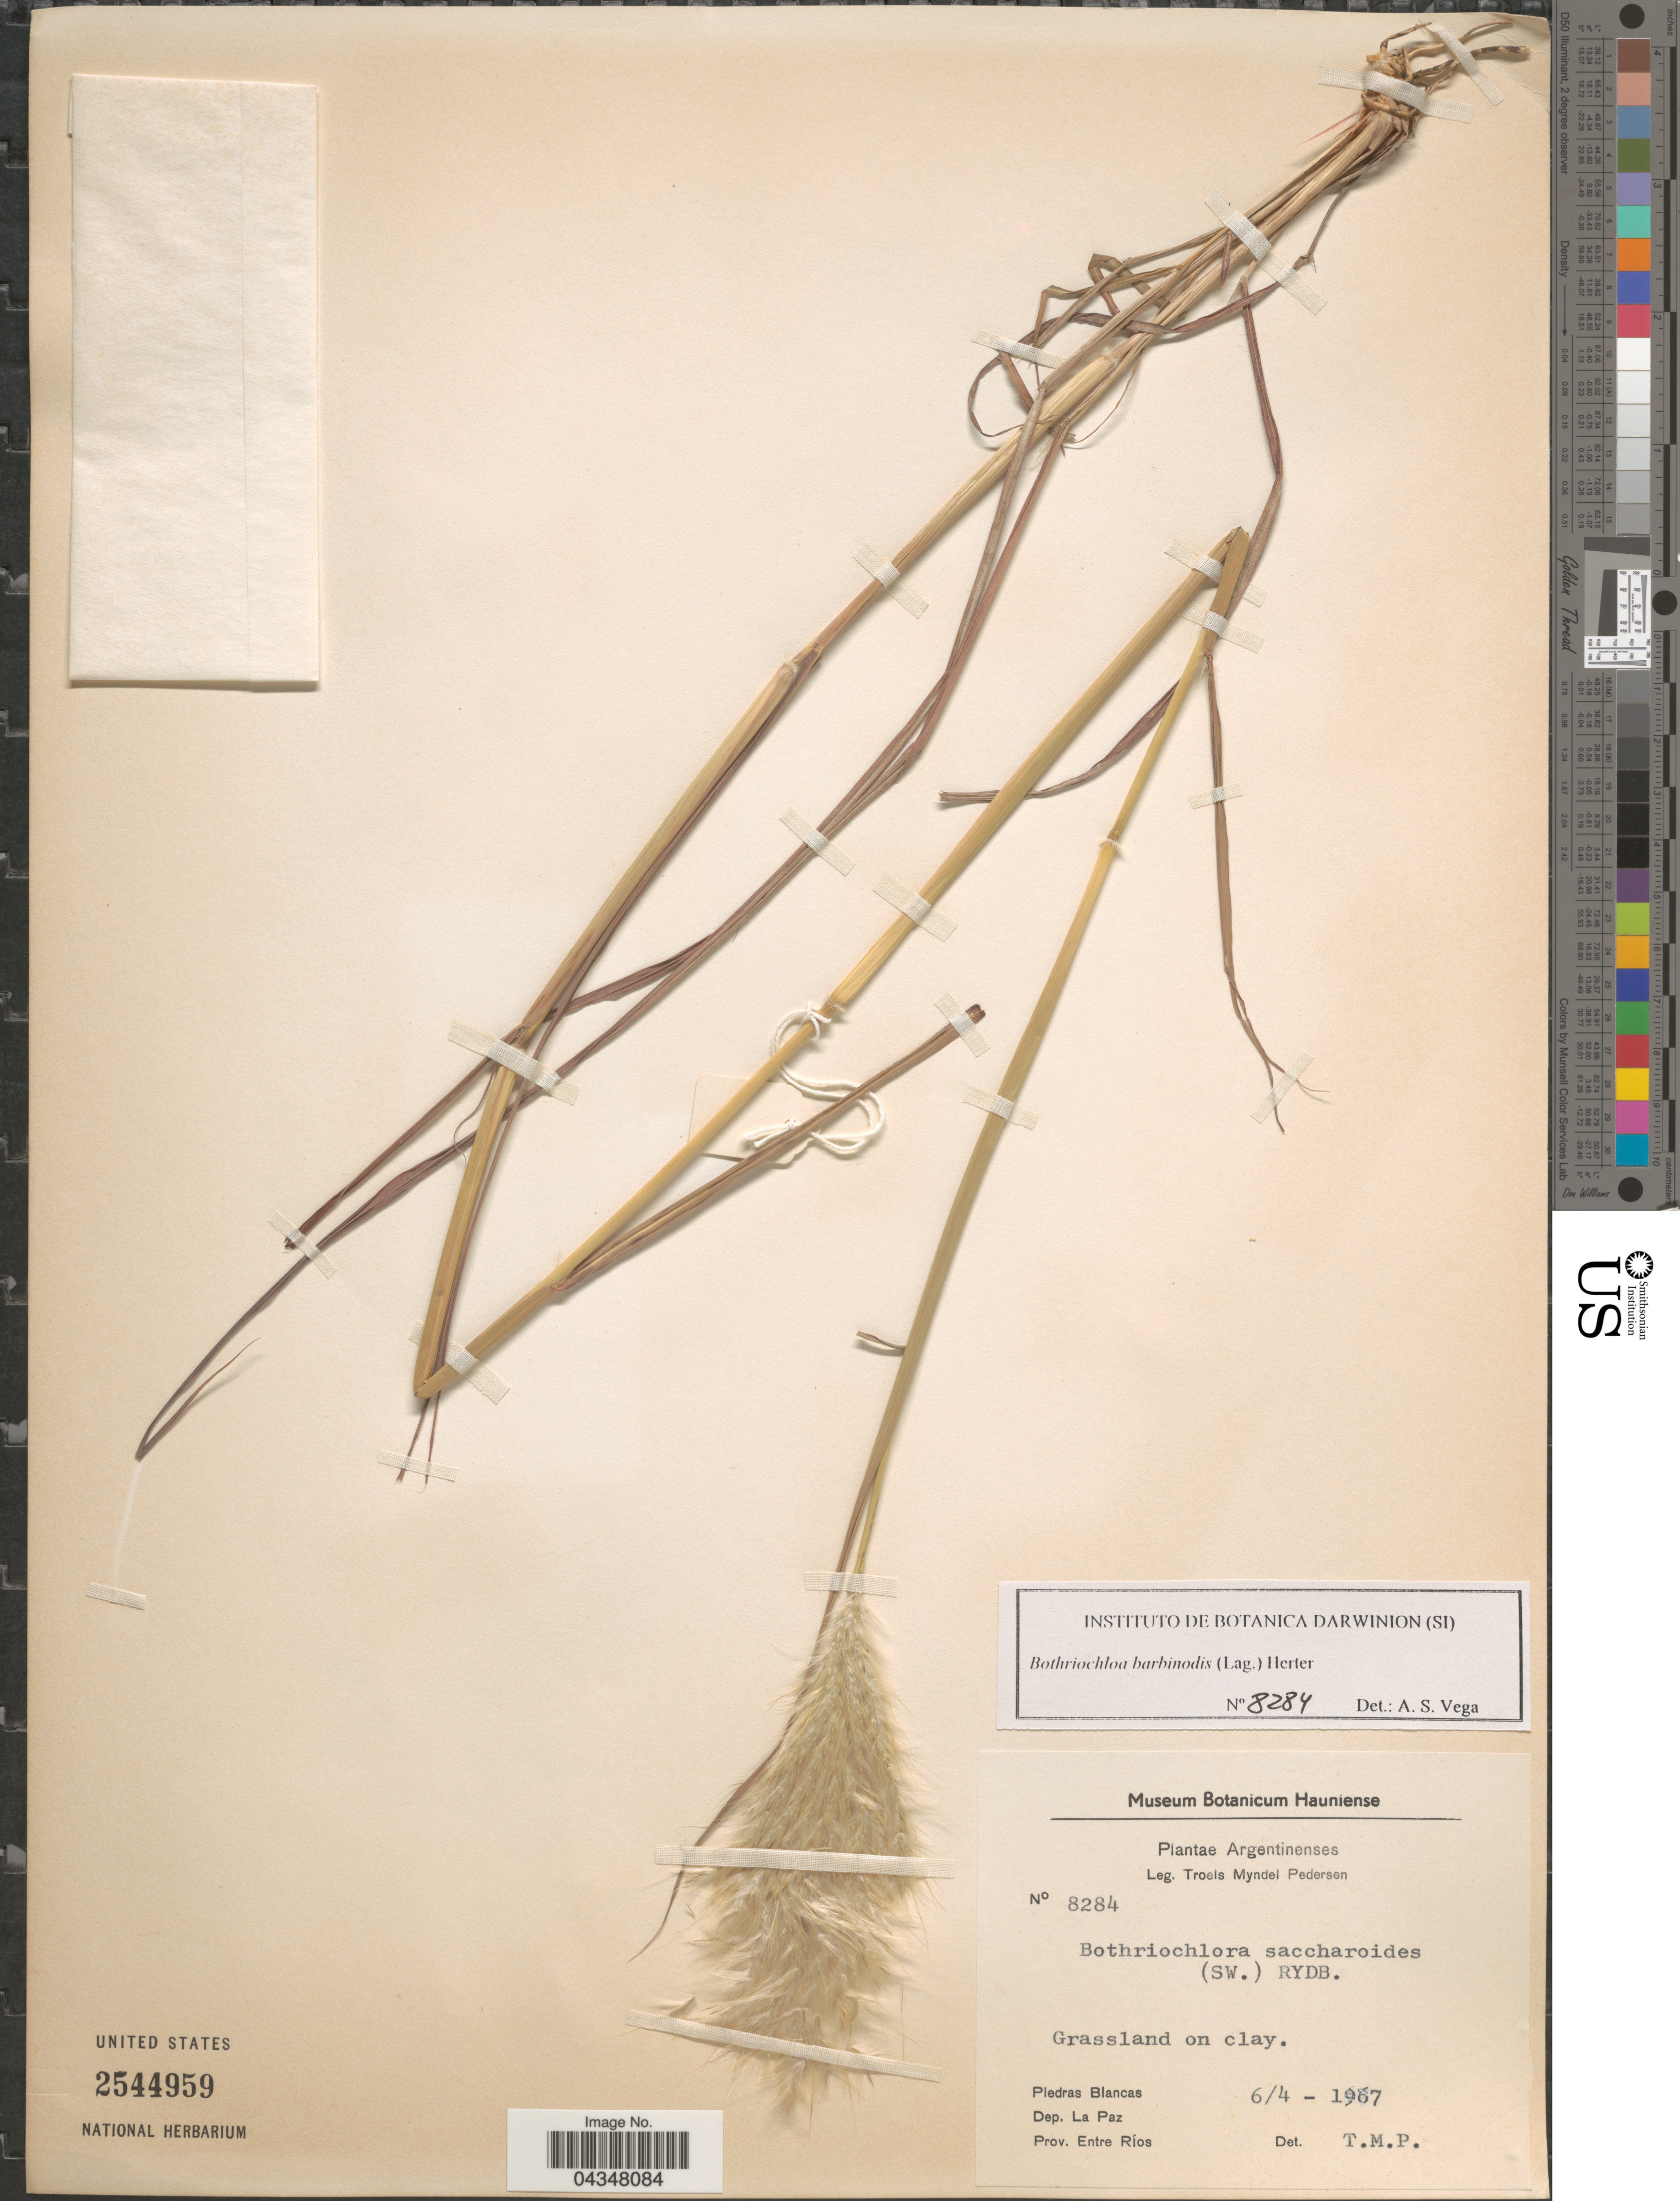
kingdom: Plantae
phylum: Tracheophyta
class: Liliopsida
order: Poales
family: Poaceae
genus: Bothriochloa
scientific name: Bothriochloa barbinodis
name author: (Lag.) Herter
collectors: T. Pederson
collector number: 8284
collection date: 1967-04-06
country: Argentina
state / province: Entre Rios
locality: Piedras Blancas. Dep. La Paz.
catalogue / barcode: US 2544959